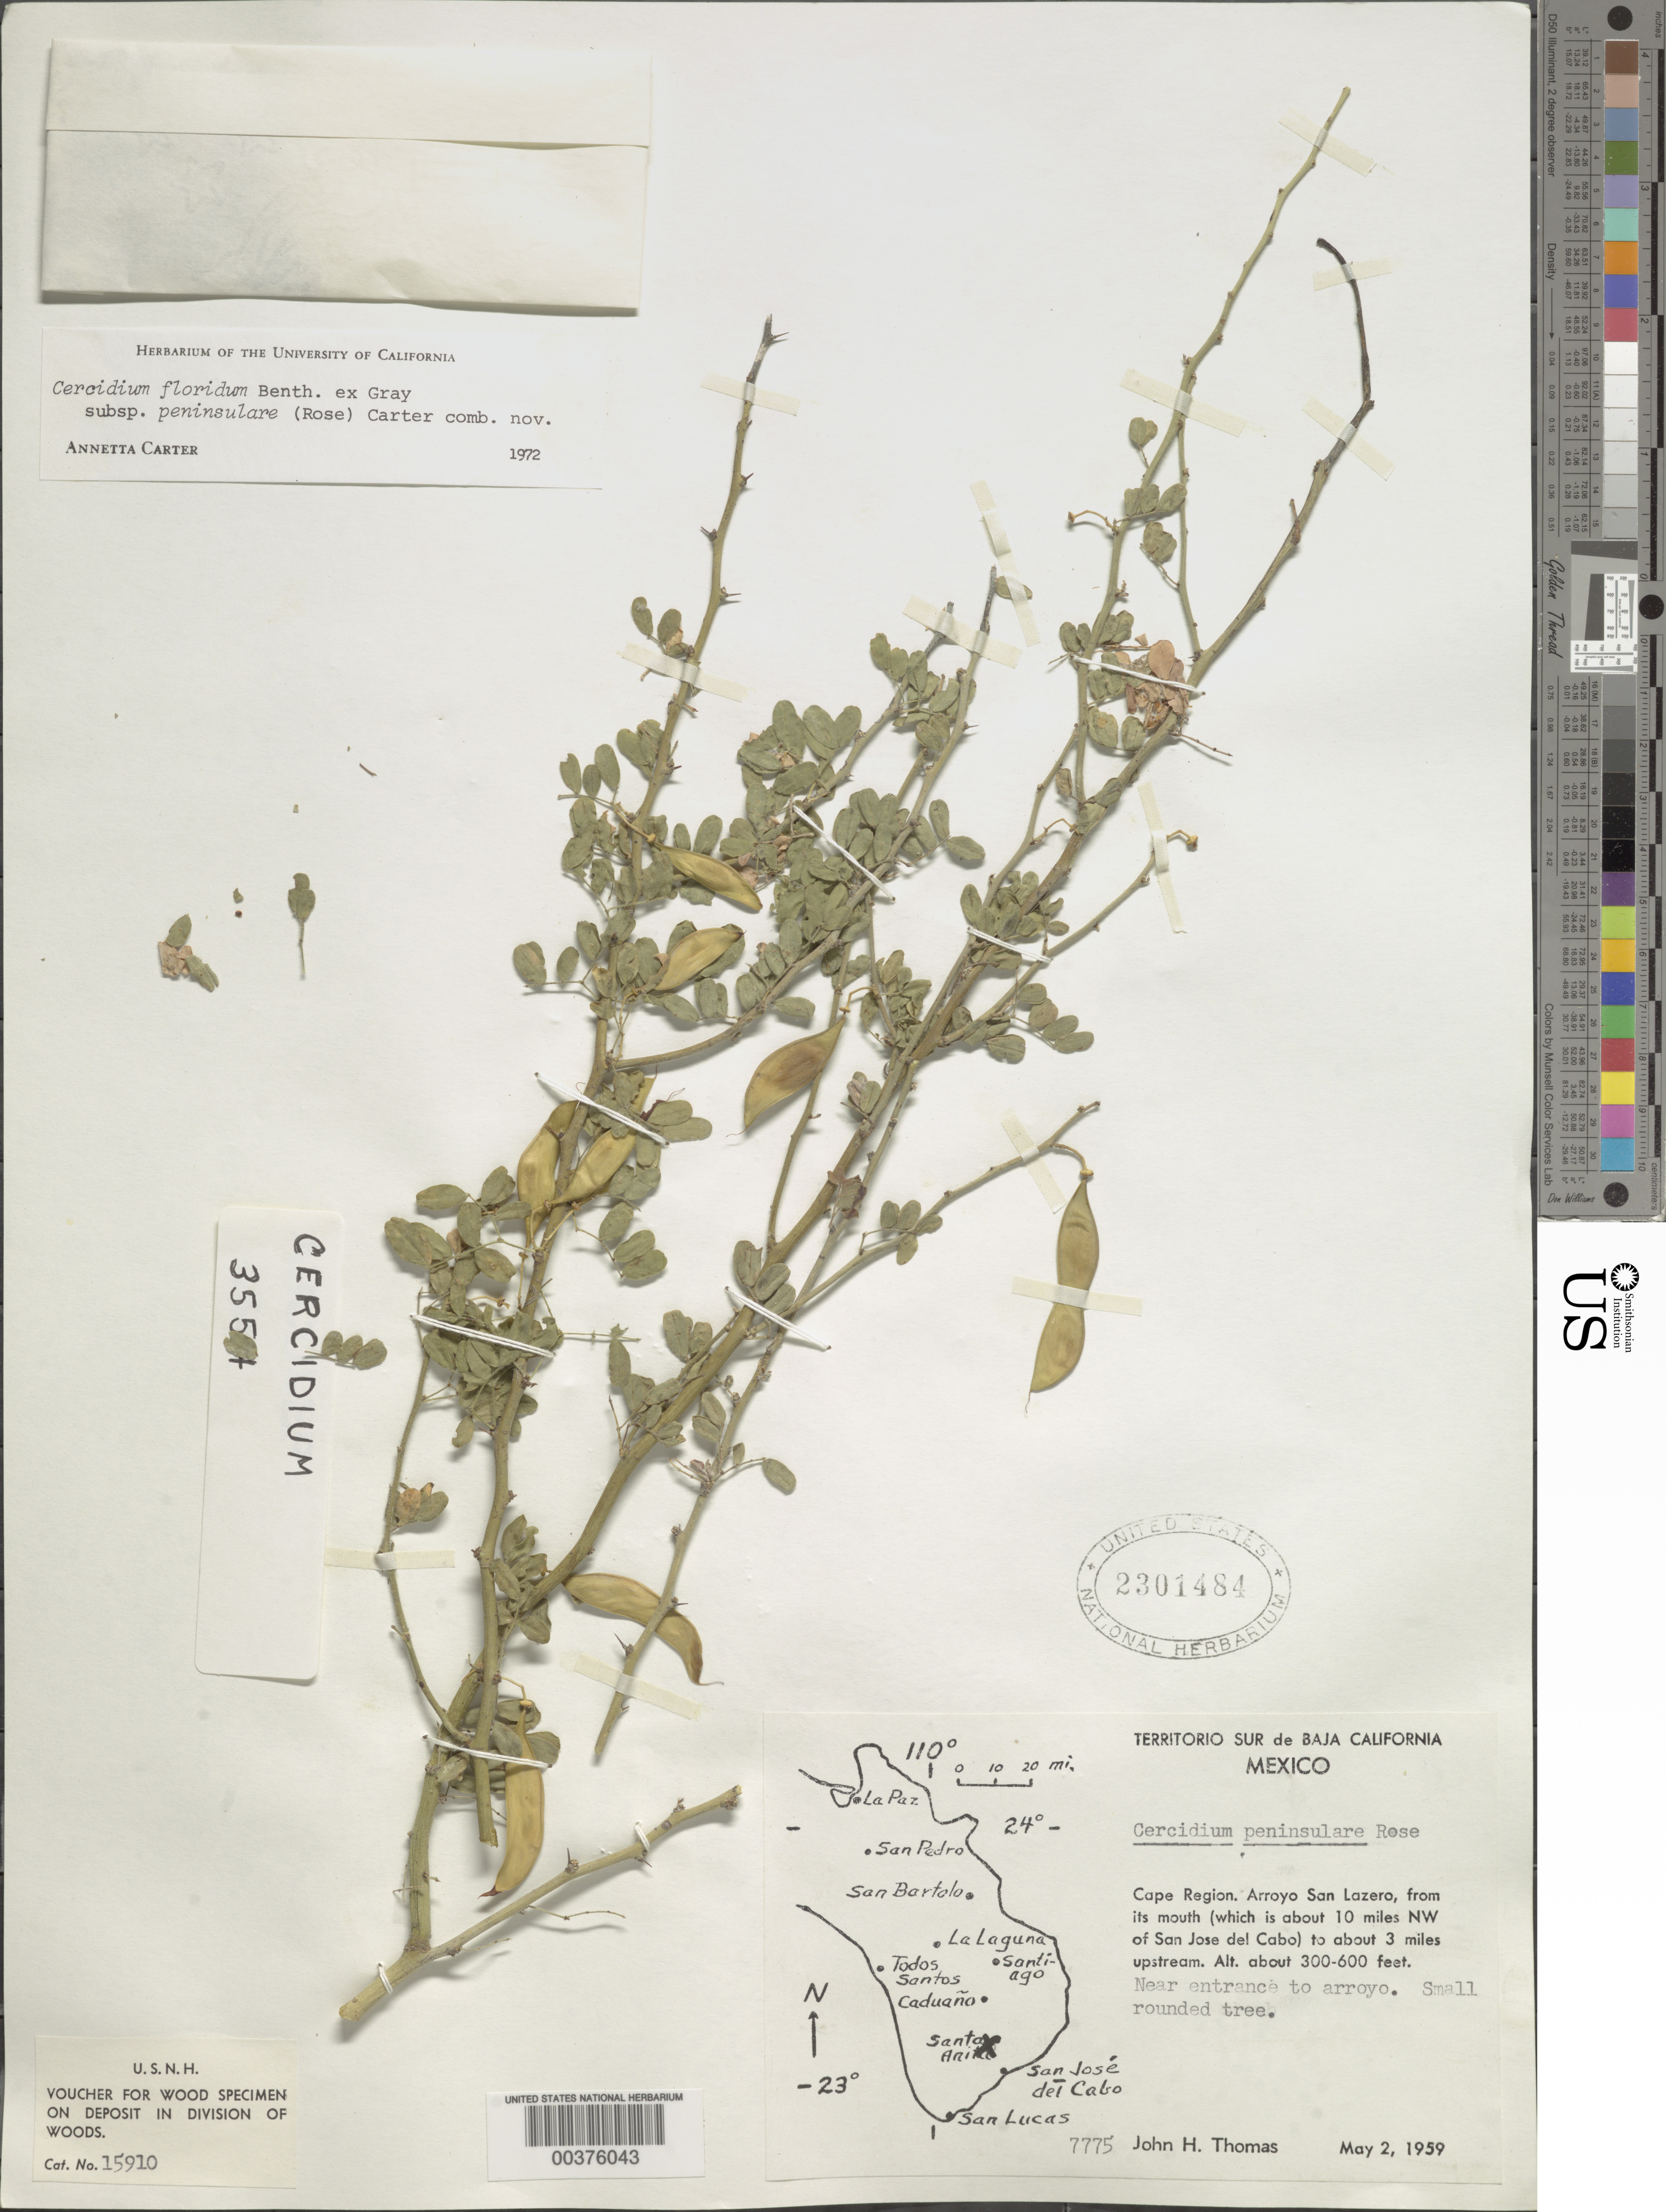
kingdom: Plantae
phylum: Tracheophyta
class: Magnoliopsida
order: Fabales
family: Fabaceae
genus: Parkinsonia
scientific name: Parkinsonia florida subsp. peninsulare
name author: (Rose) J.E. Hawkins & Felger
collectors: J. H. Thomas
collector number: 7775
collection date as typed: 02 May 1959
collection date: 1959-05-02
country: Mexico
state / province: Baja California Sur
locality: Cape region, Arroyo San Lazero, from its mouth (ca 10 mi NW of San Jose del Cabo) to about 3 mi upstream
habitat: Near entrance to arroyo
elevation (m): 91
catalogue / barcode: US 2301484